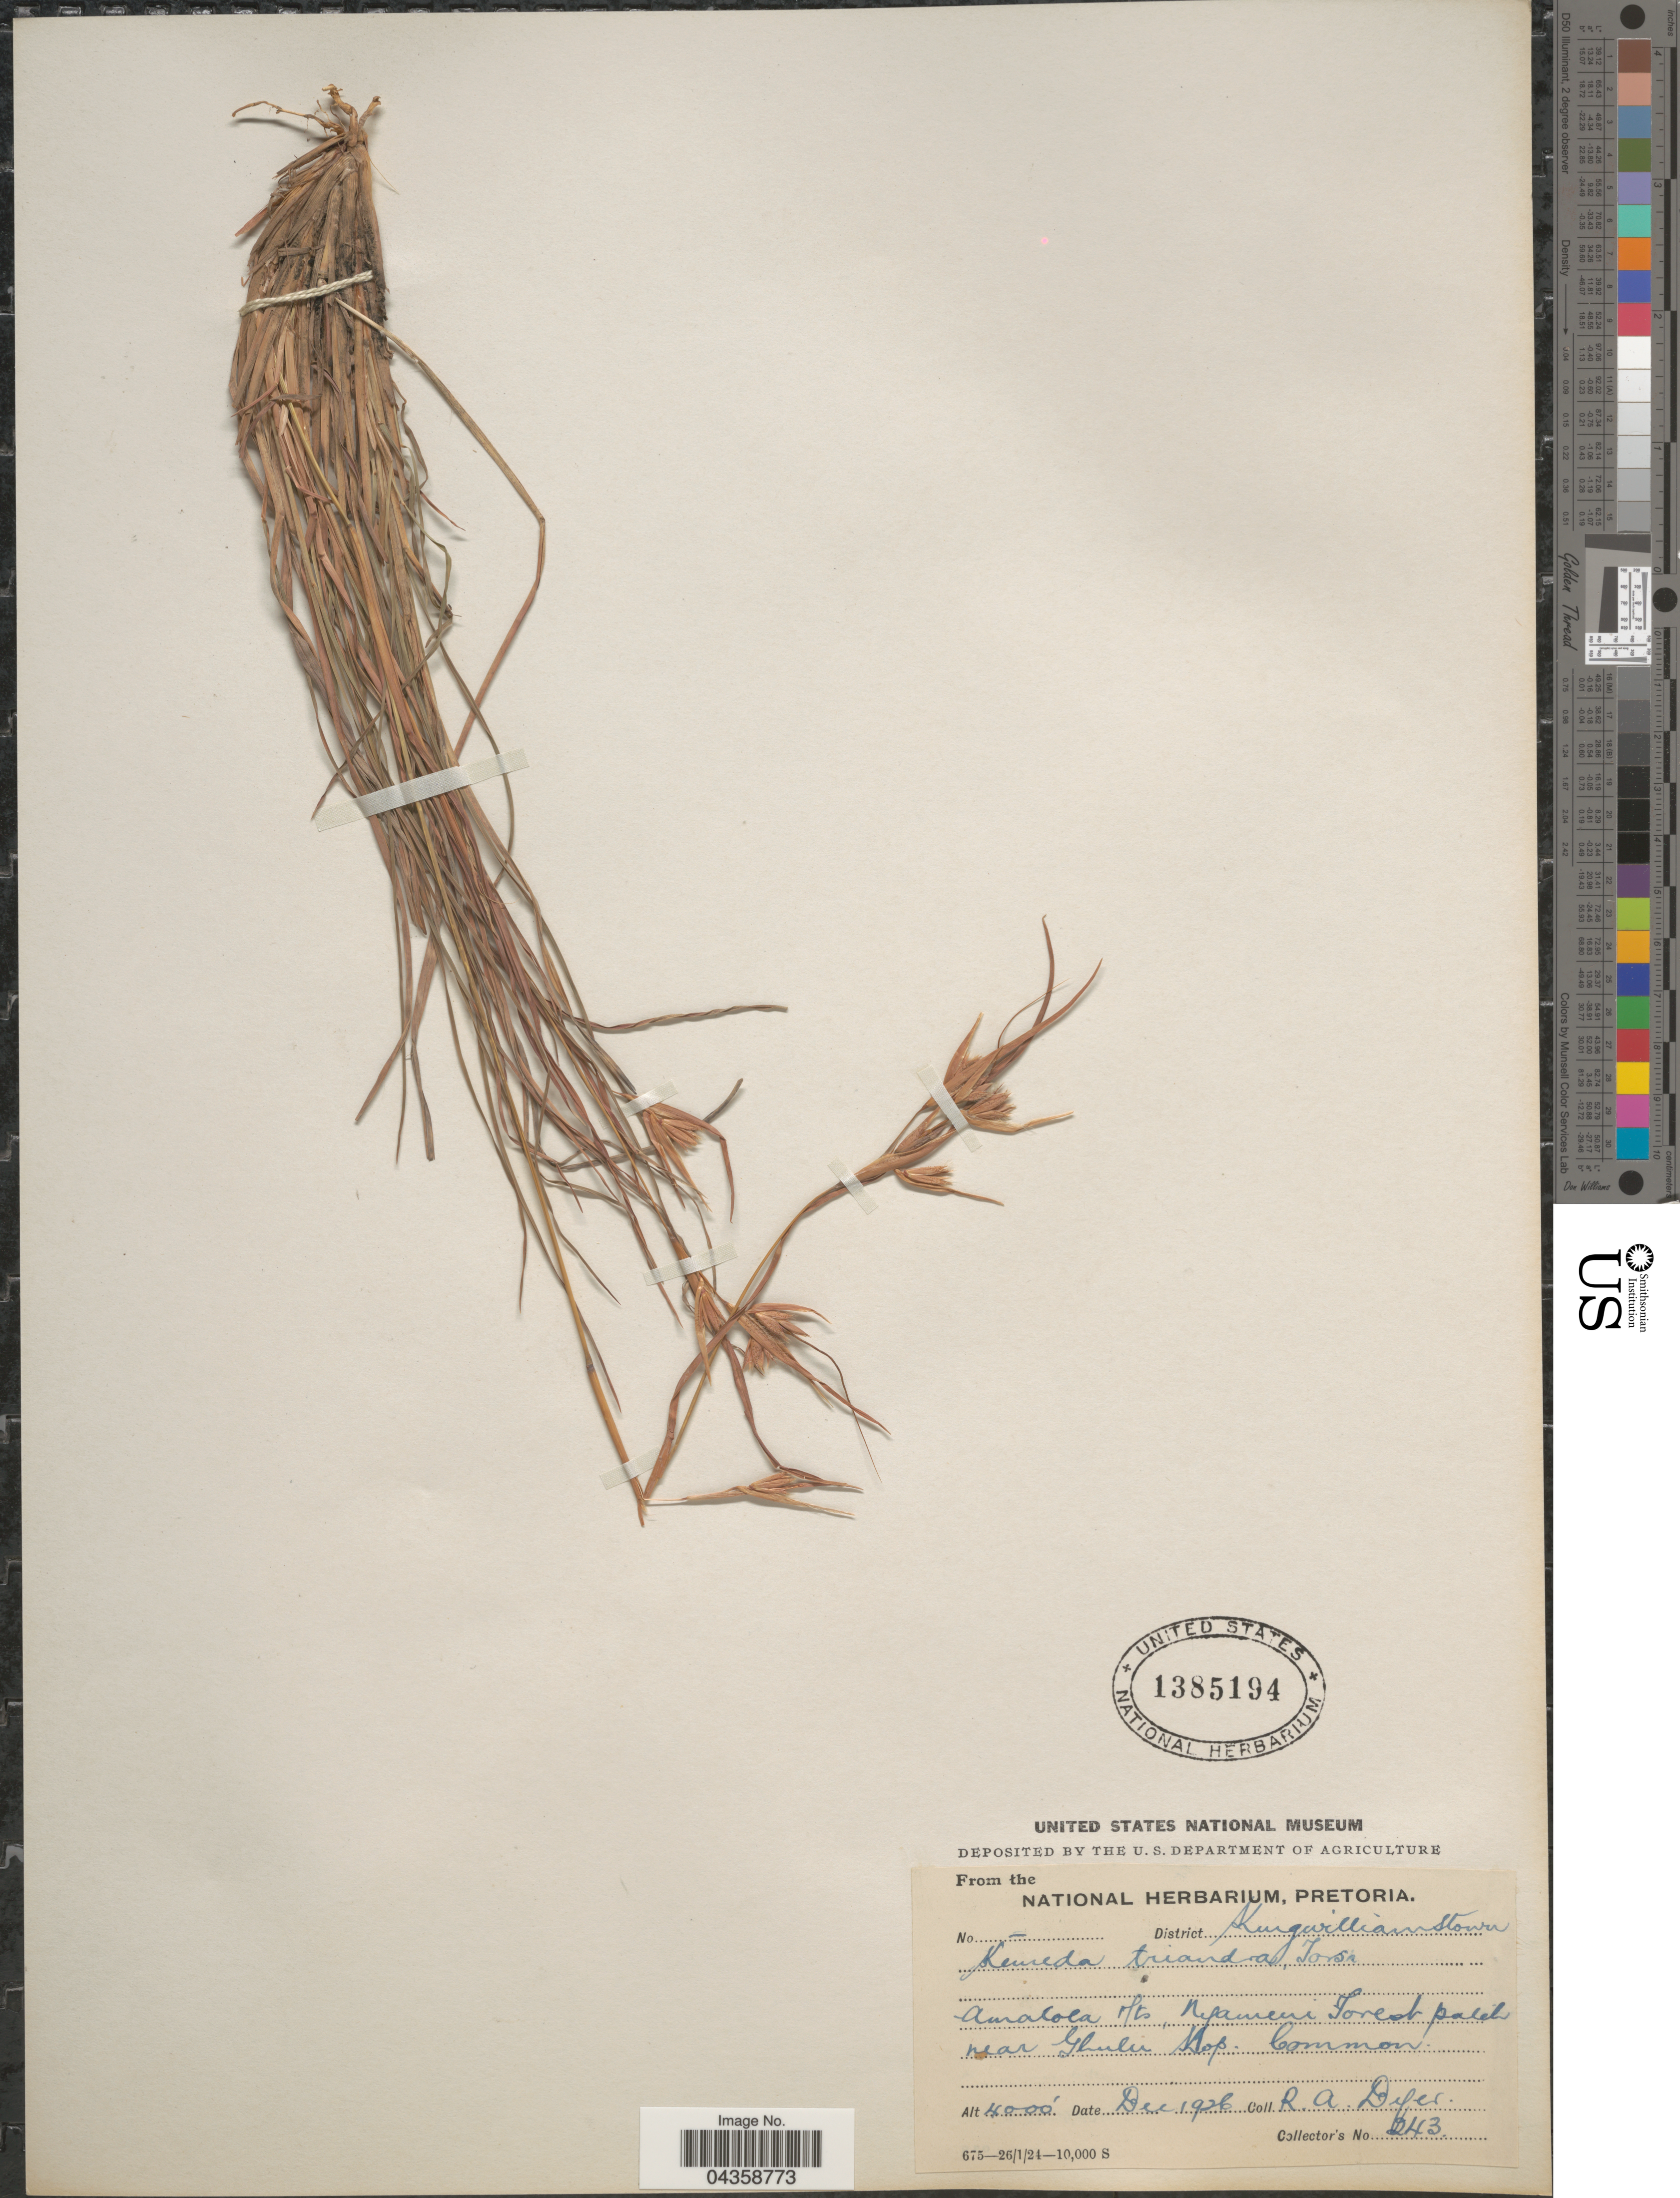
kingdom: Plantae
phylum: Tracheophyta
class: Liliopsida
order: Poales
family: Poaceae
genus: Themeda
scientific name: Themeda triandra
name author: Forssk.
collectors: R. A. Dyer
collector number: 243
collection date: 1926-12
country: South Africa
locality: District Kingwilliamstown. Amatola Mts., Nigameni Forest palet near Ghulia. [interpreted]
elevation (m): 1219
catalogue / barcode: US 1385194